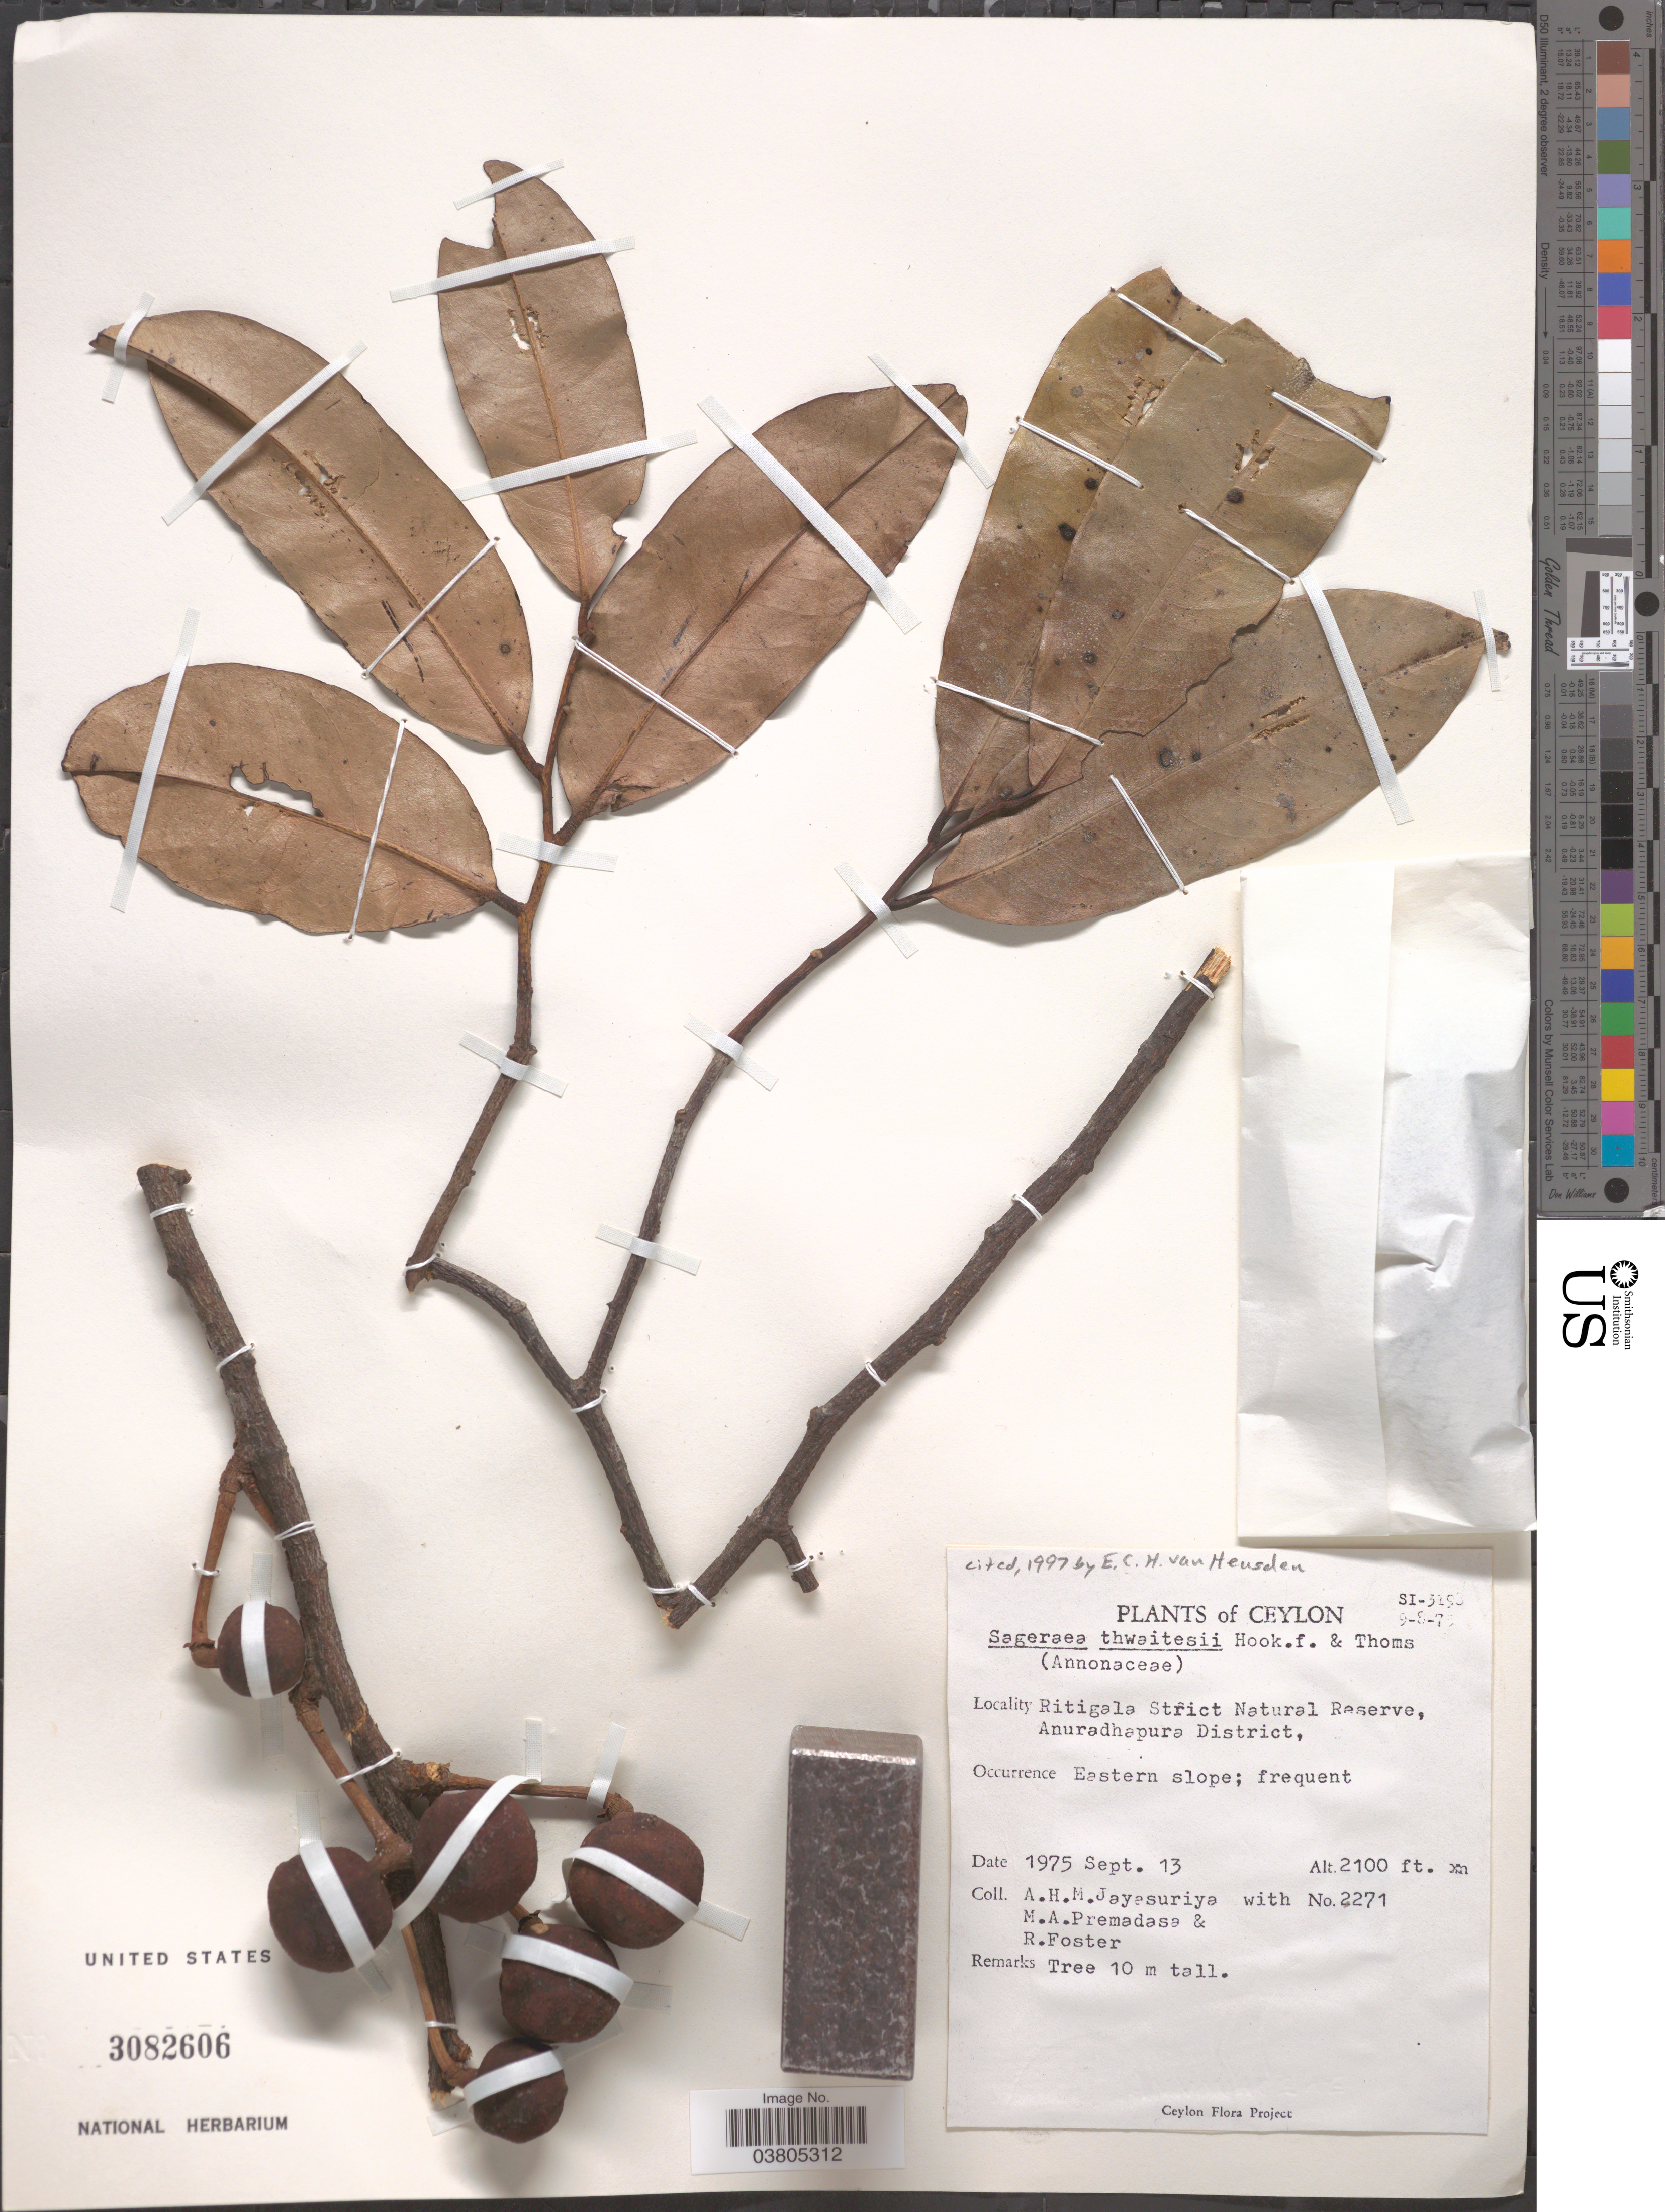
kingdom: Plantae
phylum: Tracheophyta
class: Magnoliopsida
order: Magnoliales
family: Annonaceae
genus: Sageraea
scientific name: Sageraea thwaitesii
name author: Hook. f. & Thomson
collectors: A. H. Jayasuriya, M. Premadasa & R. Foster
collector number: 2271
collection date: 1975-09-13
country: Sri Lanka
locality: Ceylon. Ritigala Strict Natural Reserve, Anuradhapura District. Eastern slope.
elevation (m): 640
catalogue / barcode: US 3082606